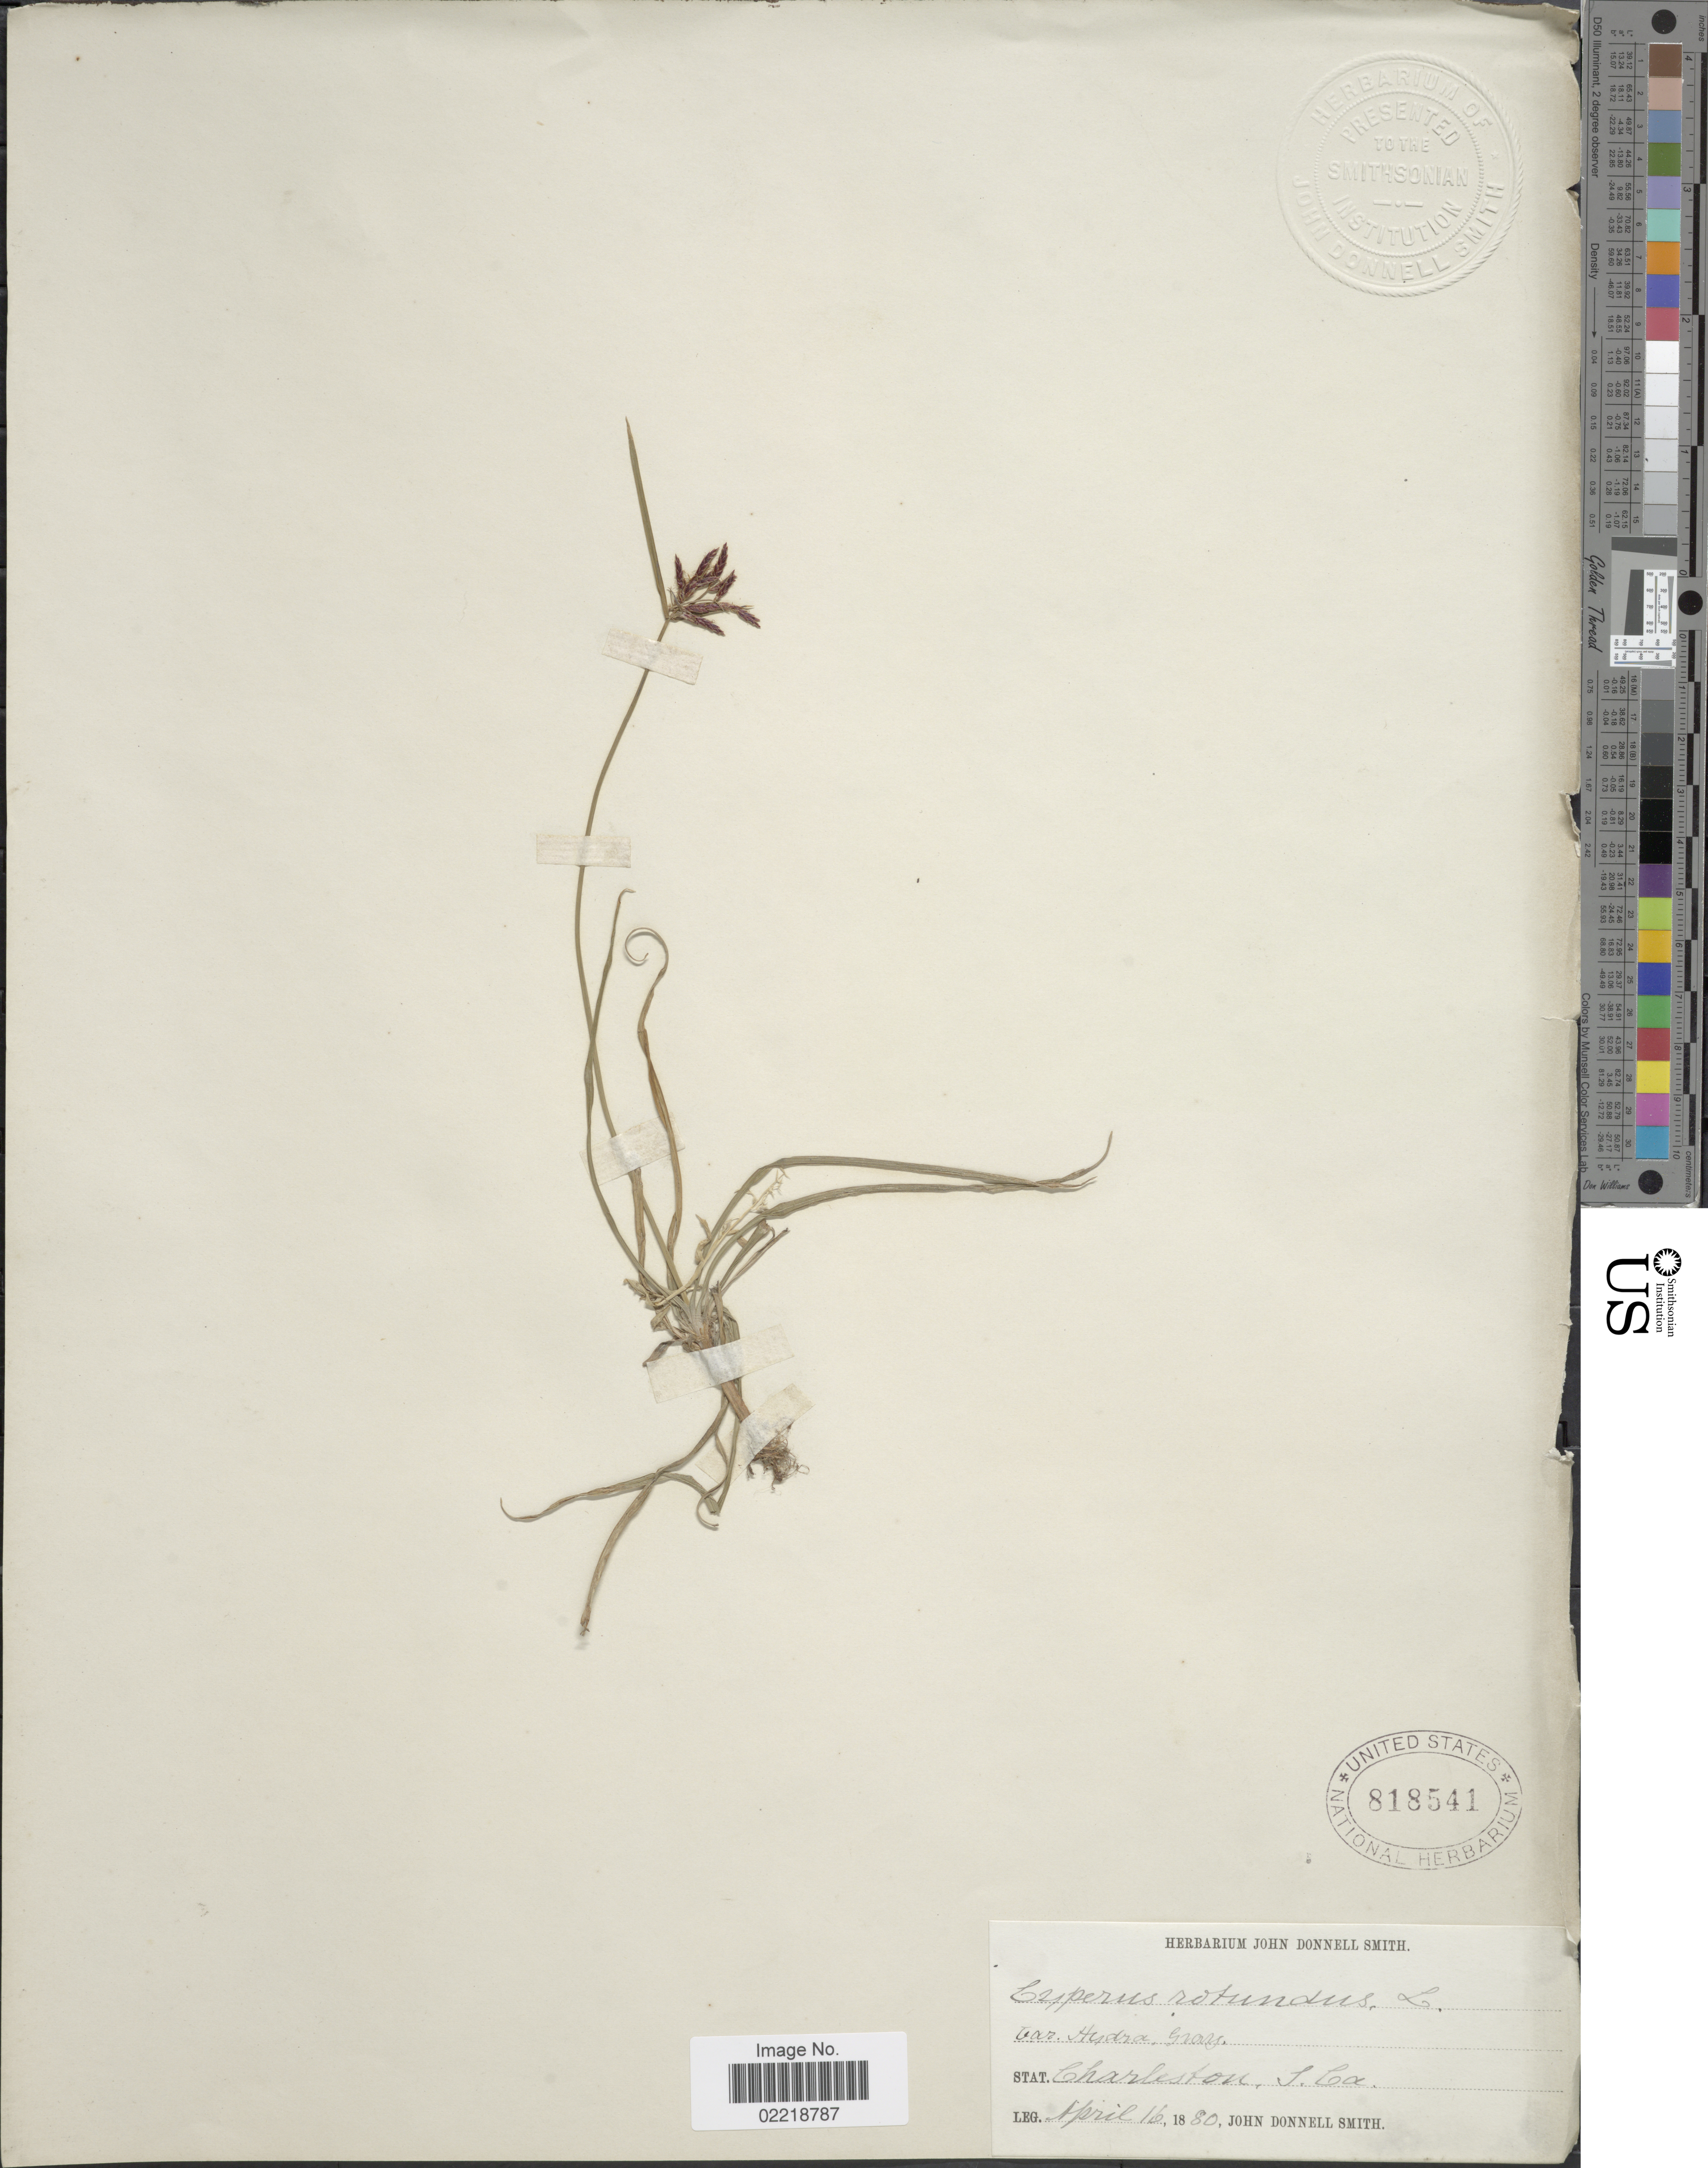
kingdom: Plantae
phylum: Tracheophyta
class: Liliopsida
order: Poales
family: Cyperaceae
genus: Cyperus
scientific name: Cyperus rotundus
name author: L.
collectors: J. Donnell Smith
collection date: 1880-04-16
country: United States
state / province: South Carolina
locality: Charleston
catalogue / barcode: US 818541